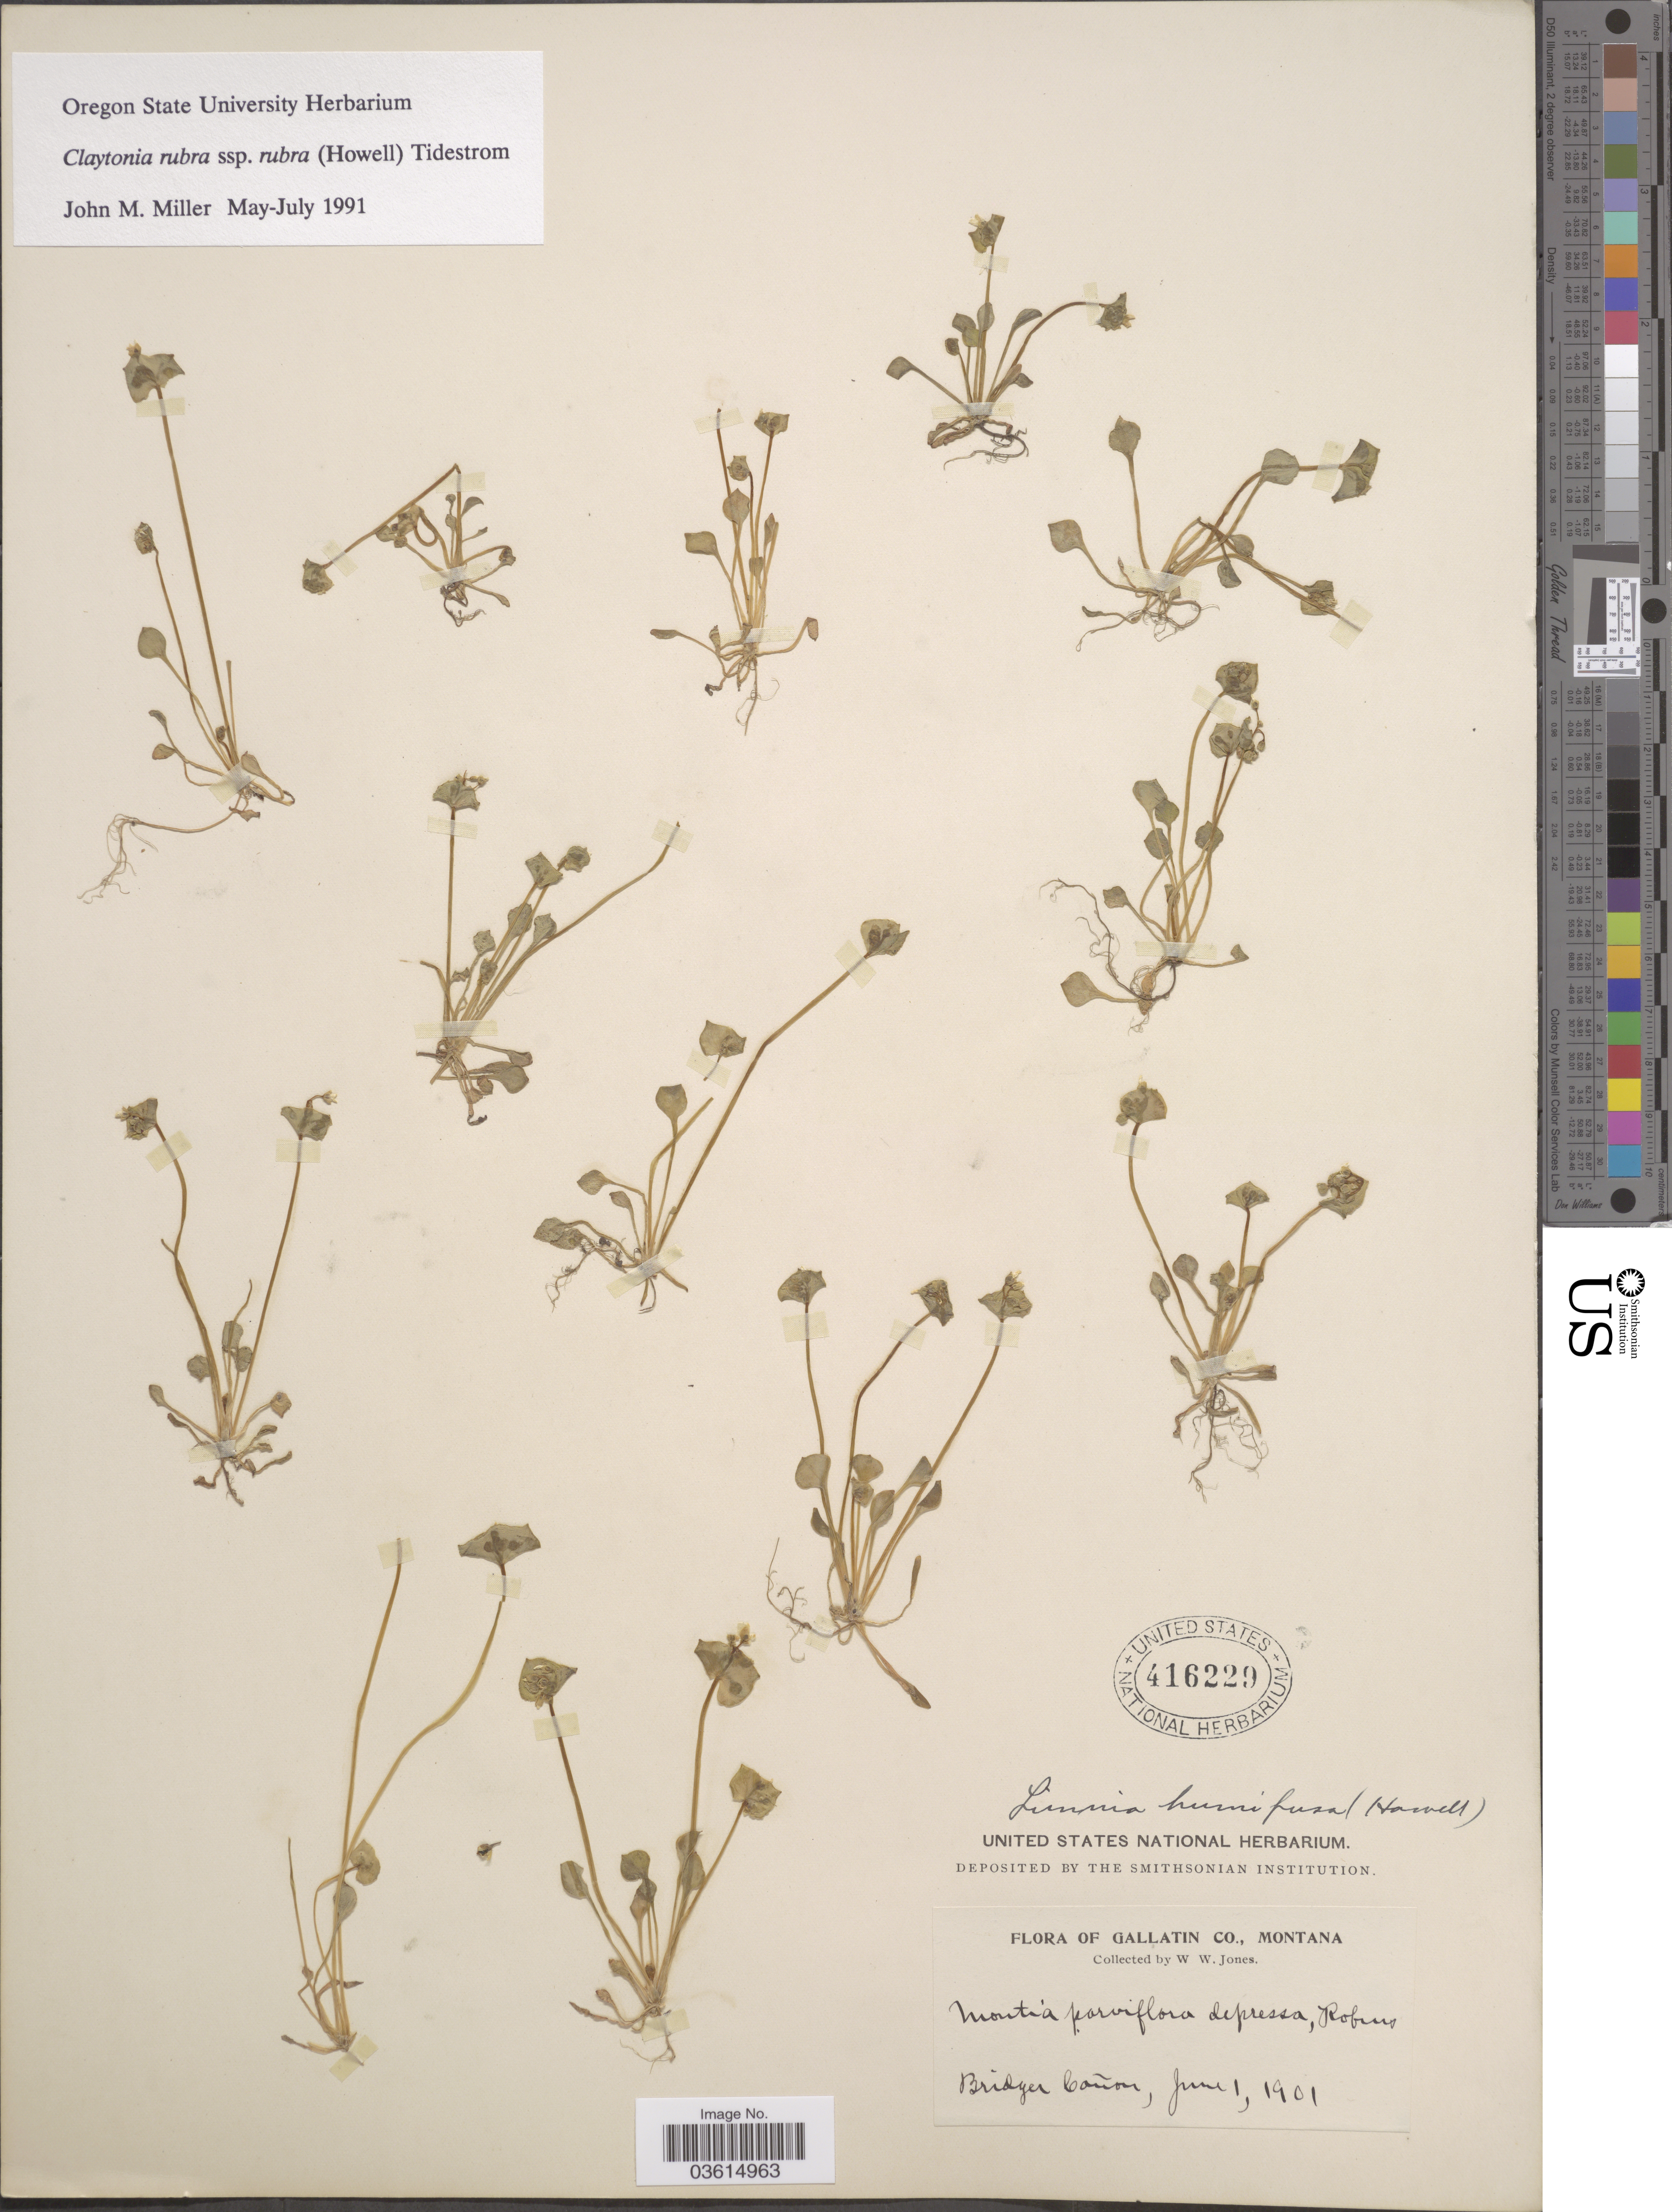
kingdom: Plantae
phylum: Tracheophyta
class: Magnoliopsida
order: Caryophyllales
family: Montiaceae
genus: Claytonia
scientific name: Claytonia rubra subsp. rubra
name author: (Howell) Tidestr.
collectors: W. W. Jones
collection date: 1901-06-01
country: United States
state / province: Montana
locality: Gallatin Co. Bridger Cañon.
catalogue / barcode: US 416229